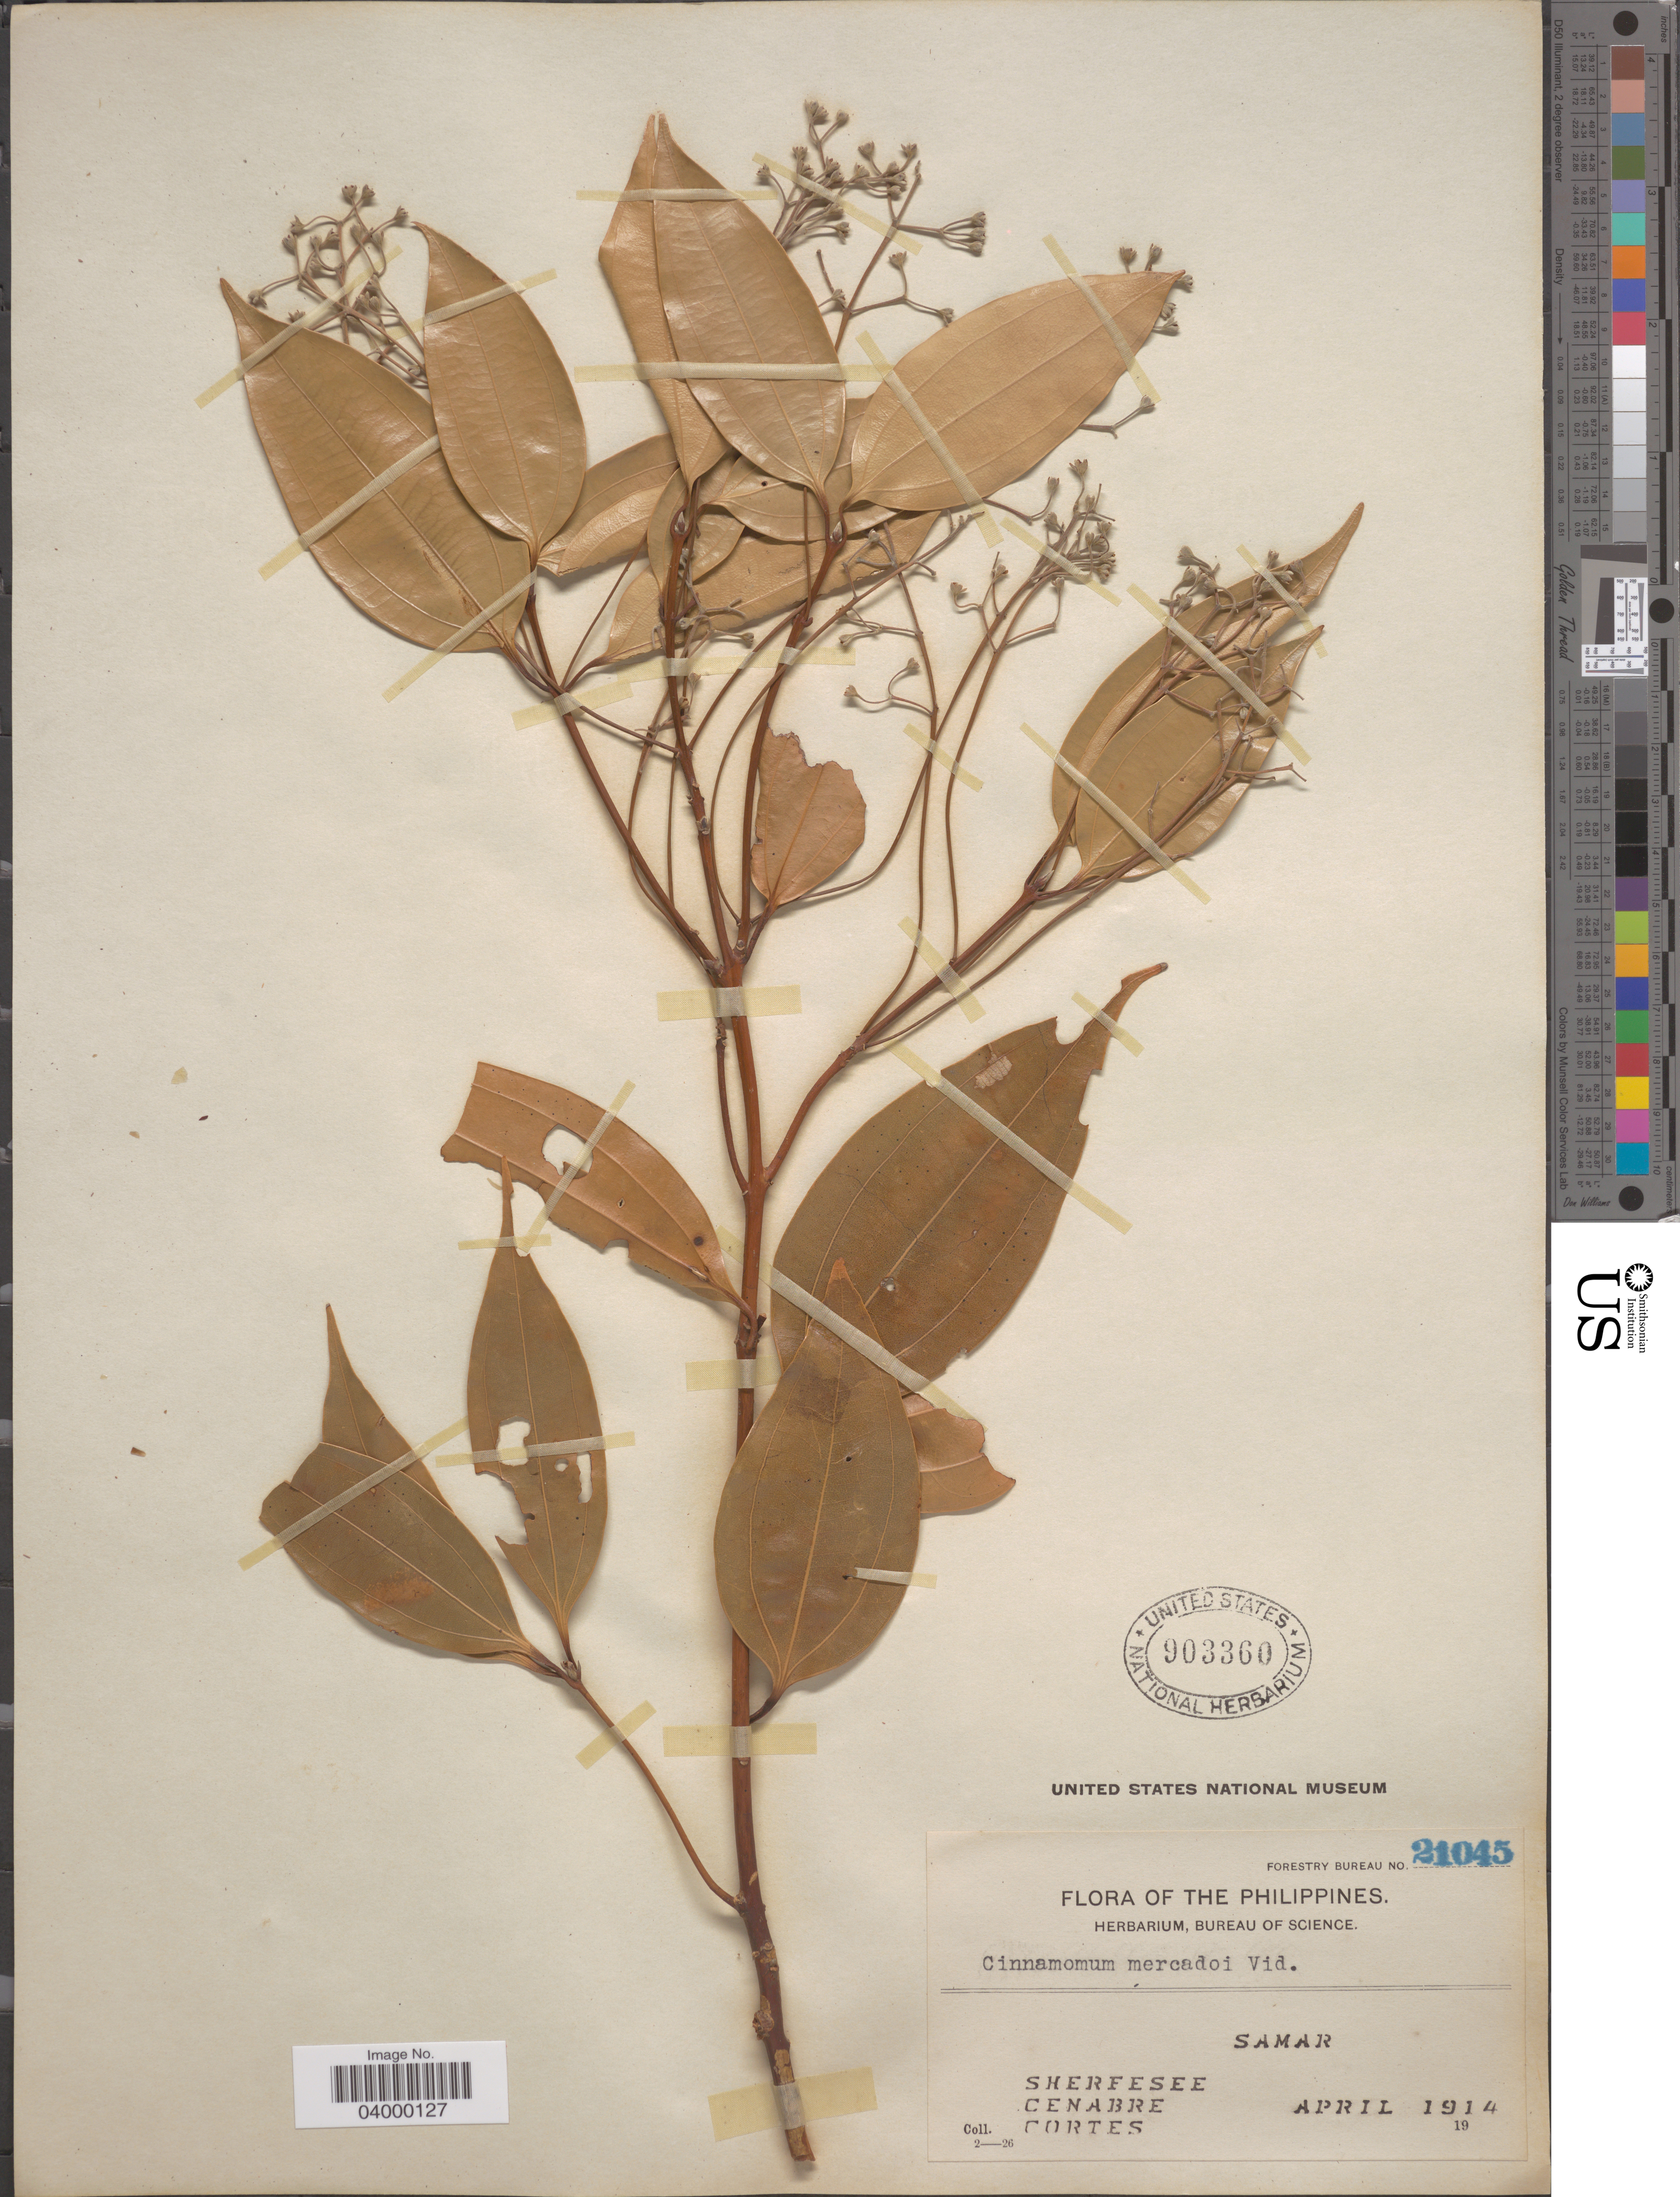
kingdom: Plantae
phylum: Tracheophyta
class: Magnoliopsida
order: Laurales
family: Lauraceae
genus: Cinnamomum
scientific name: Cinnamomum mercadoi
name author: Vidal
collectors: -. Sherfesee, -. Cenabre & Cortes, --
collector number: Forestry Bureau 21045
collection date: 1914-04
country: Philippines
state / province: Eastern Visayas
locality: Samar.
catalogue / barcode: US 903360